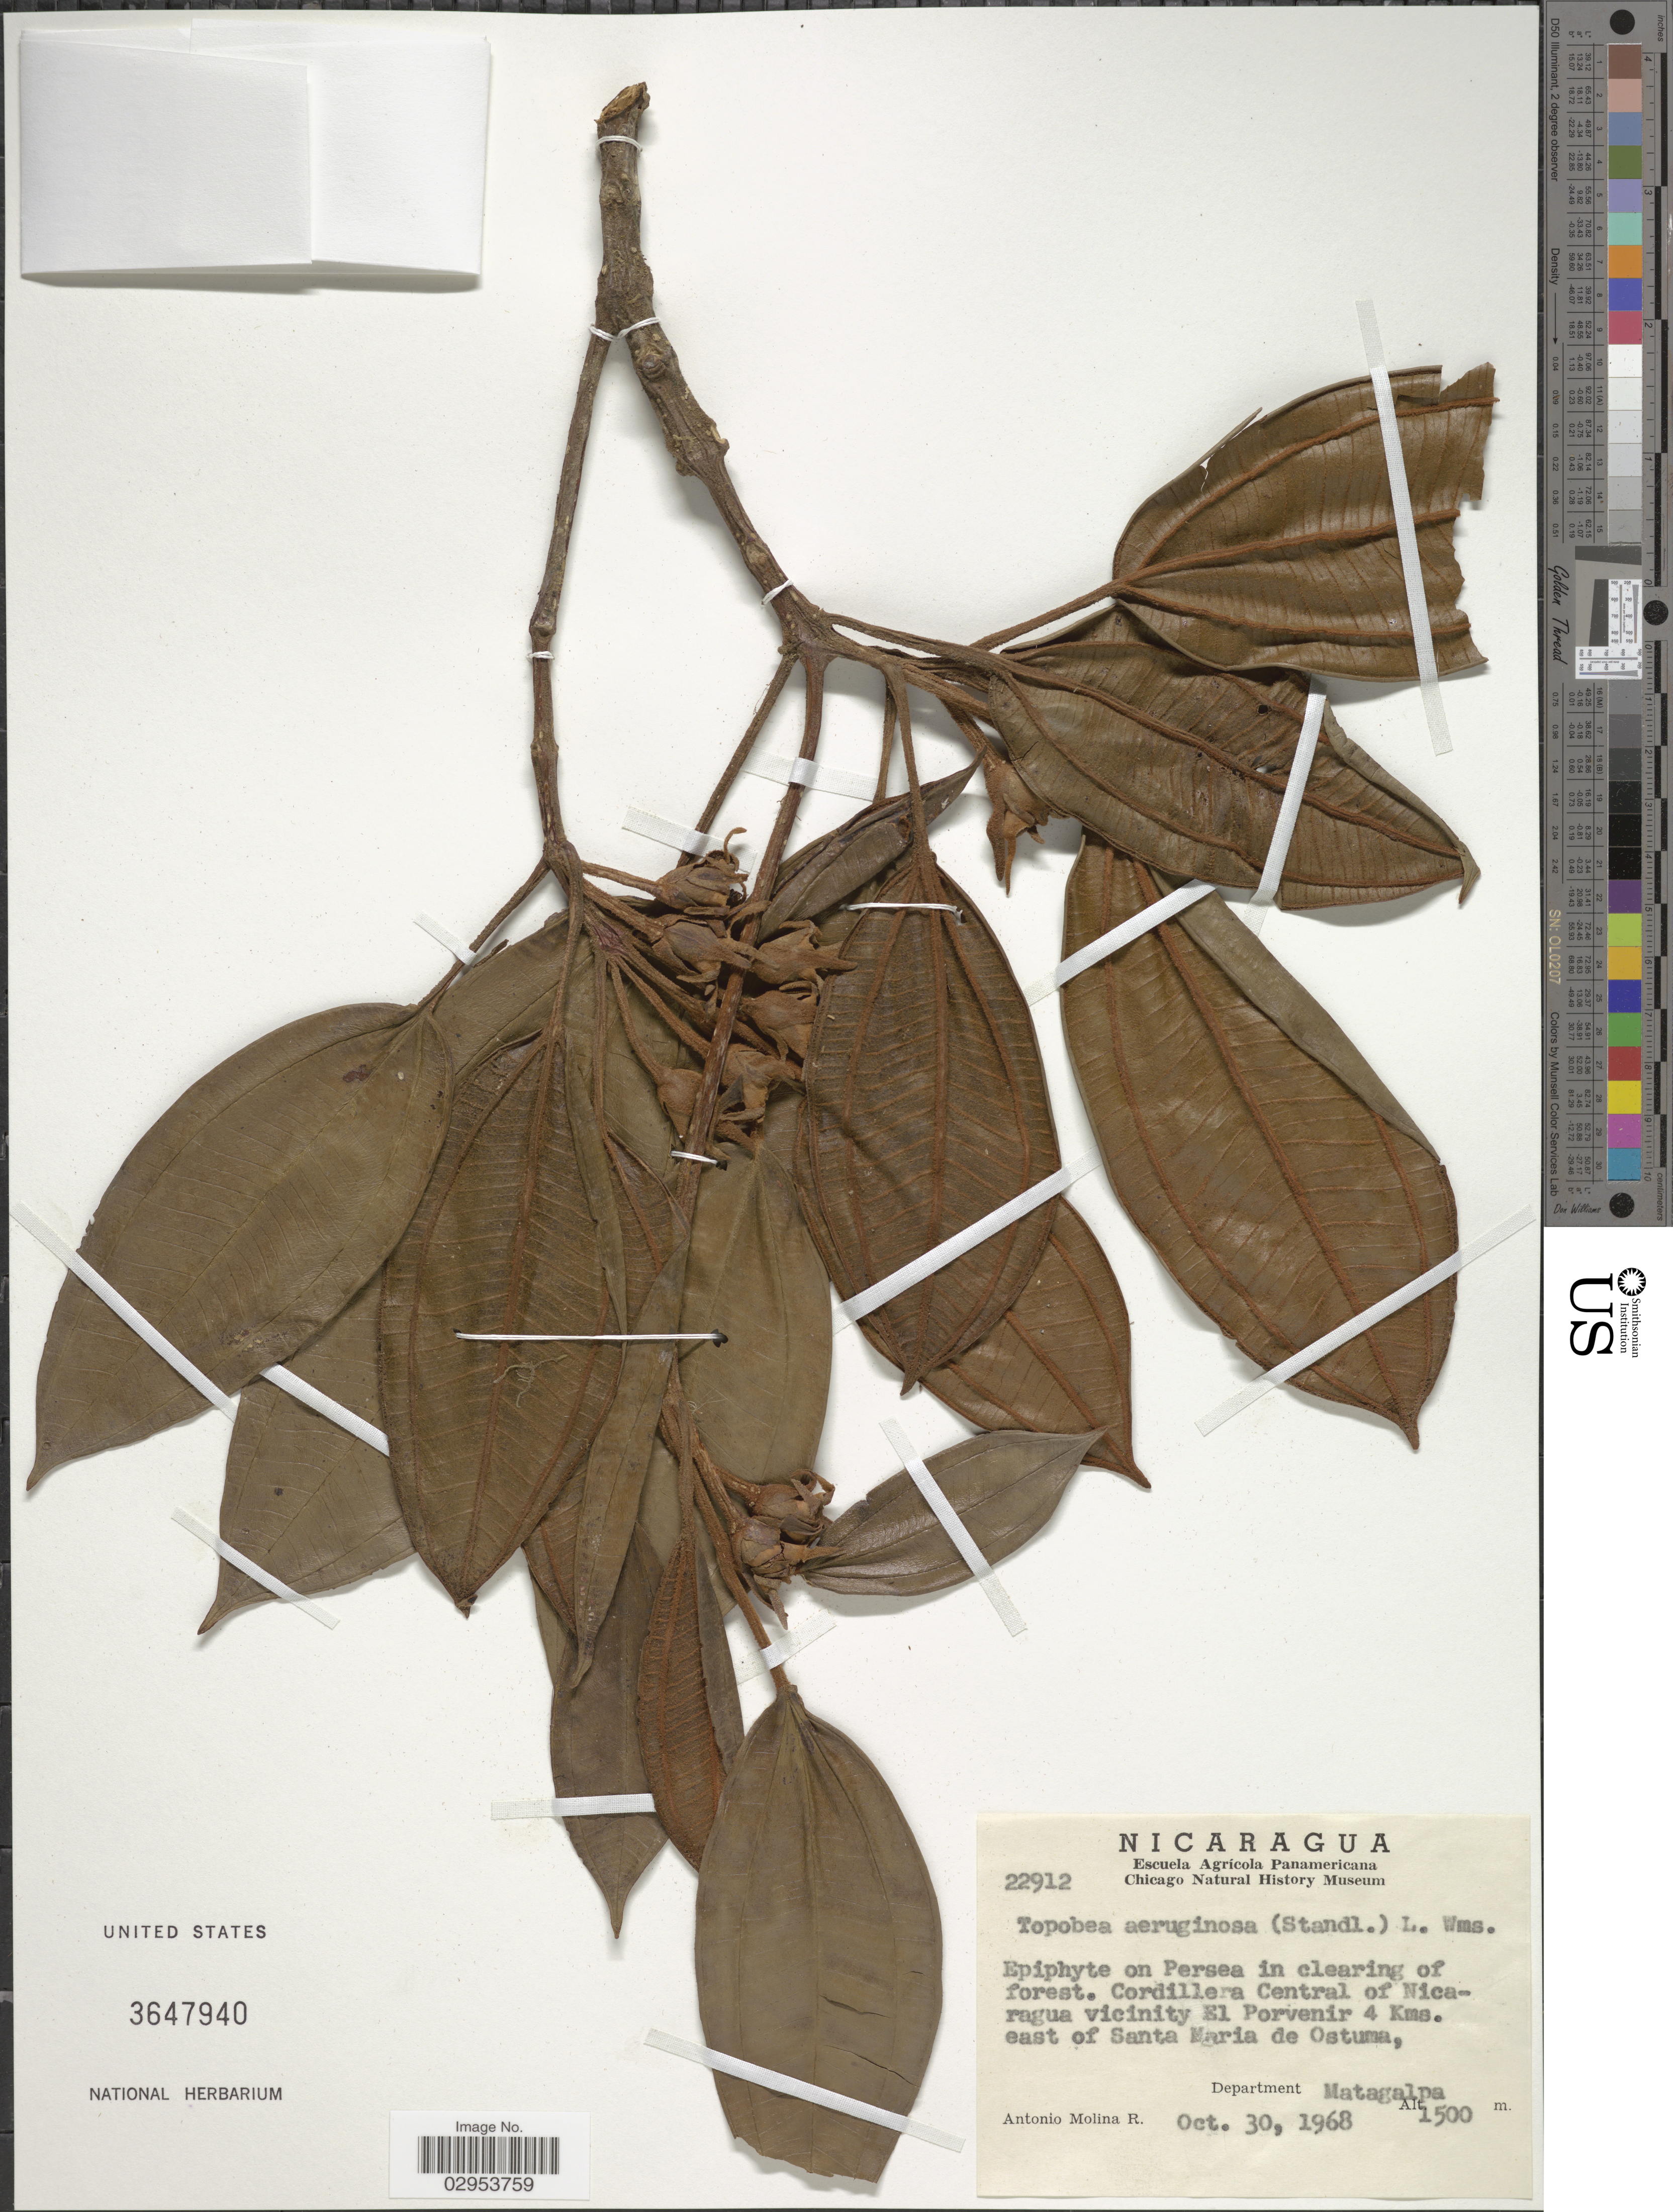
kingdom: Plantae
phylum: Tracheophyta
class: Magnoliopsida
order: Myrtales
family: Melastomataceae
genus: Topobea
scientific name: Topobea aeruginosa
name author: (Standl.) L.O. Williams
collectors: A. Molina R.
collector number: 22912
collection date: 1968-10-30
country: Nicaragua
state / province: Matagalpa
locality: Cordillera Central of Nicaragua vicinity El Porvenir 4 Kms. east of Santa Maria de Ostuma, Department Matagalpa.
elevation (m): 1500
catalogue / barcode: US 3647940